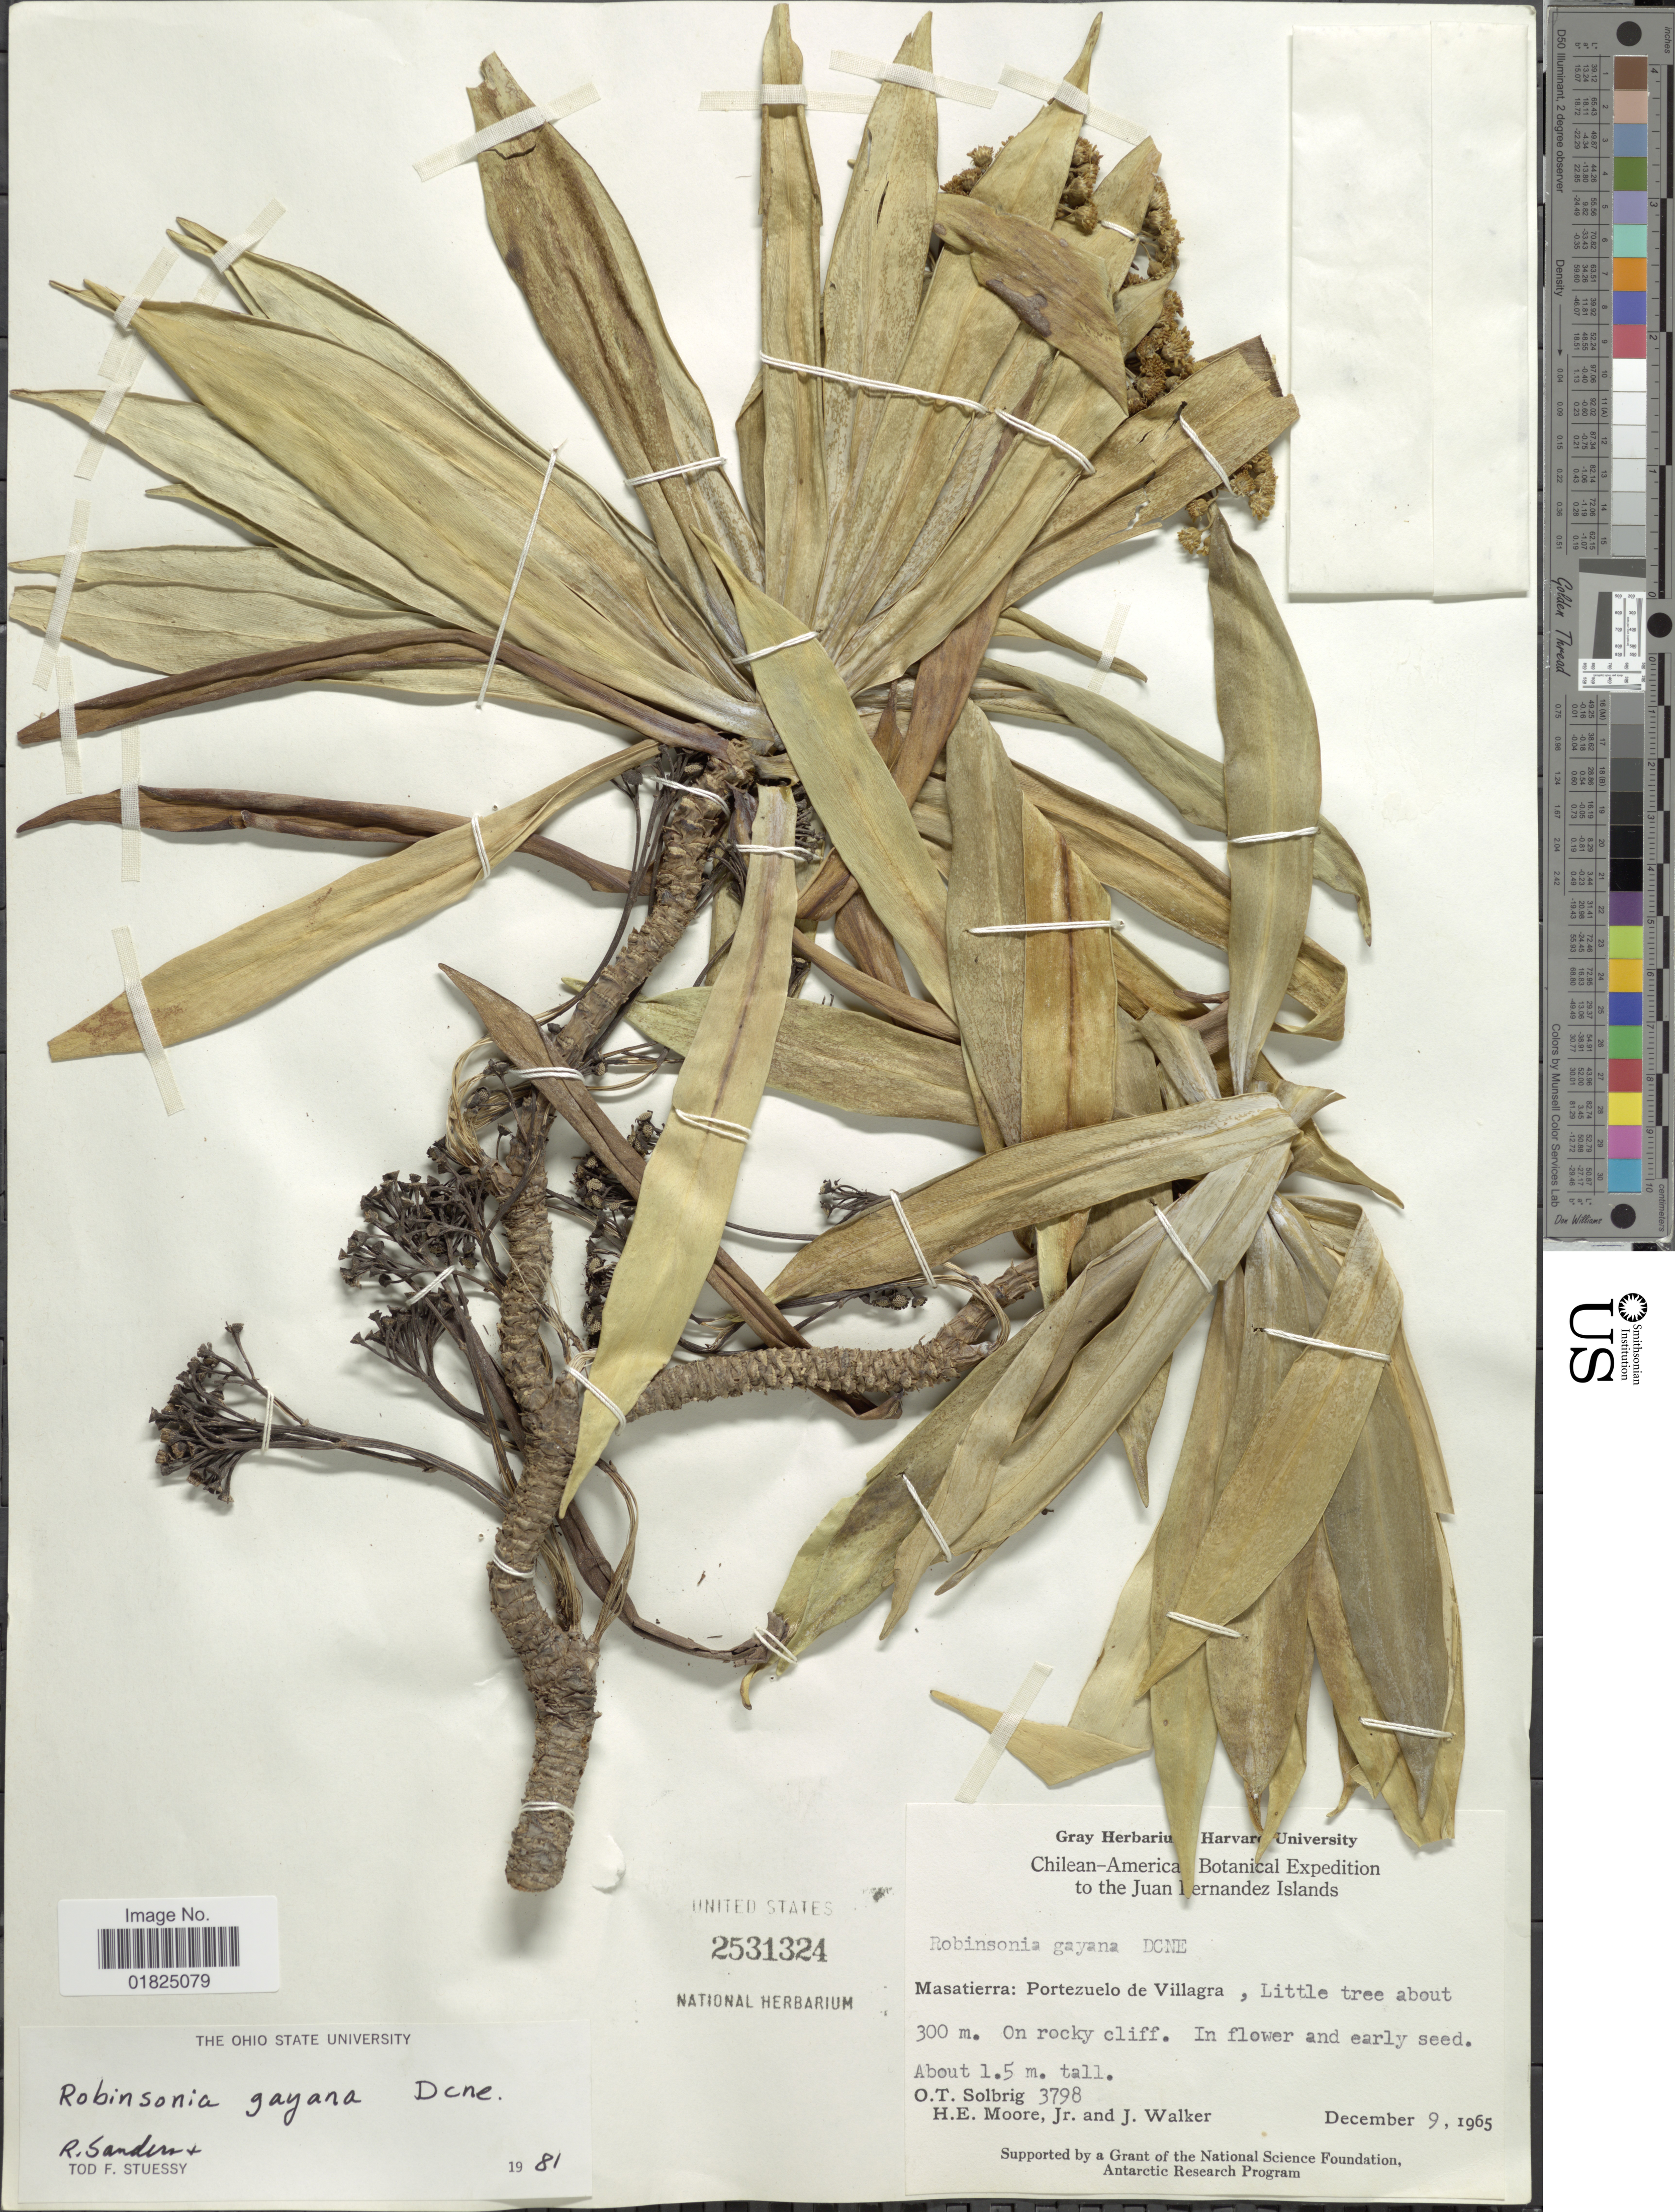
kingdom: Plantae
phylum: Tracheophyta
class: Magnoliopsida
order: Asterales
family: Asteraceae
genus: Robinsonia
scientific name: Robinsonia gayana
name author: Decne.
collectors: O. T. Solbrig, H. Moore & J. Walker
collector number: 3798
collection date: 1965-12-09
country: Chile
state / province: Valparaíso (V)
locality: The Juan Fernandez Islands, Masatierra: Portezuelo de Villagra, Little tree about, On rocky cliff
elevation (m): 300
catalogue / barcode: US 2531324